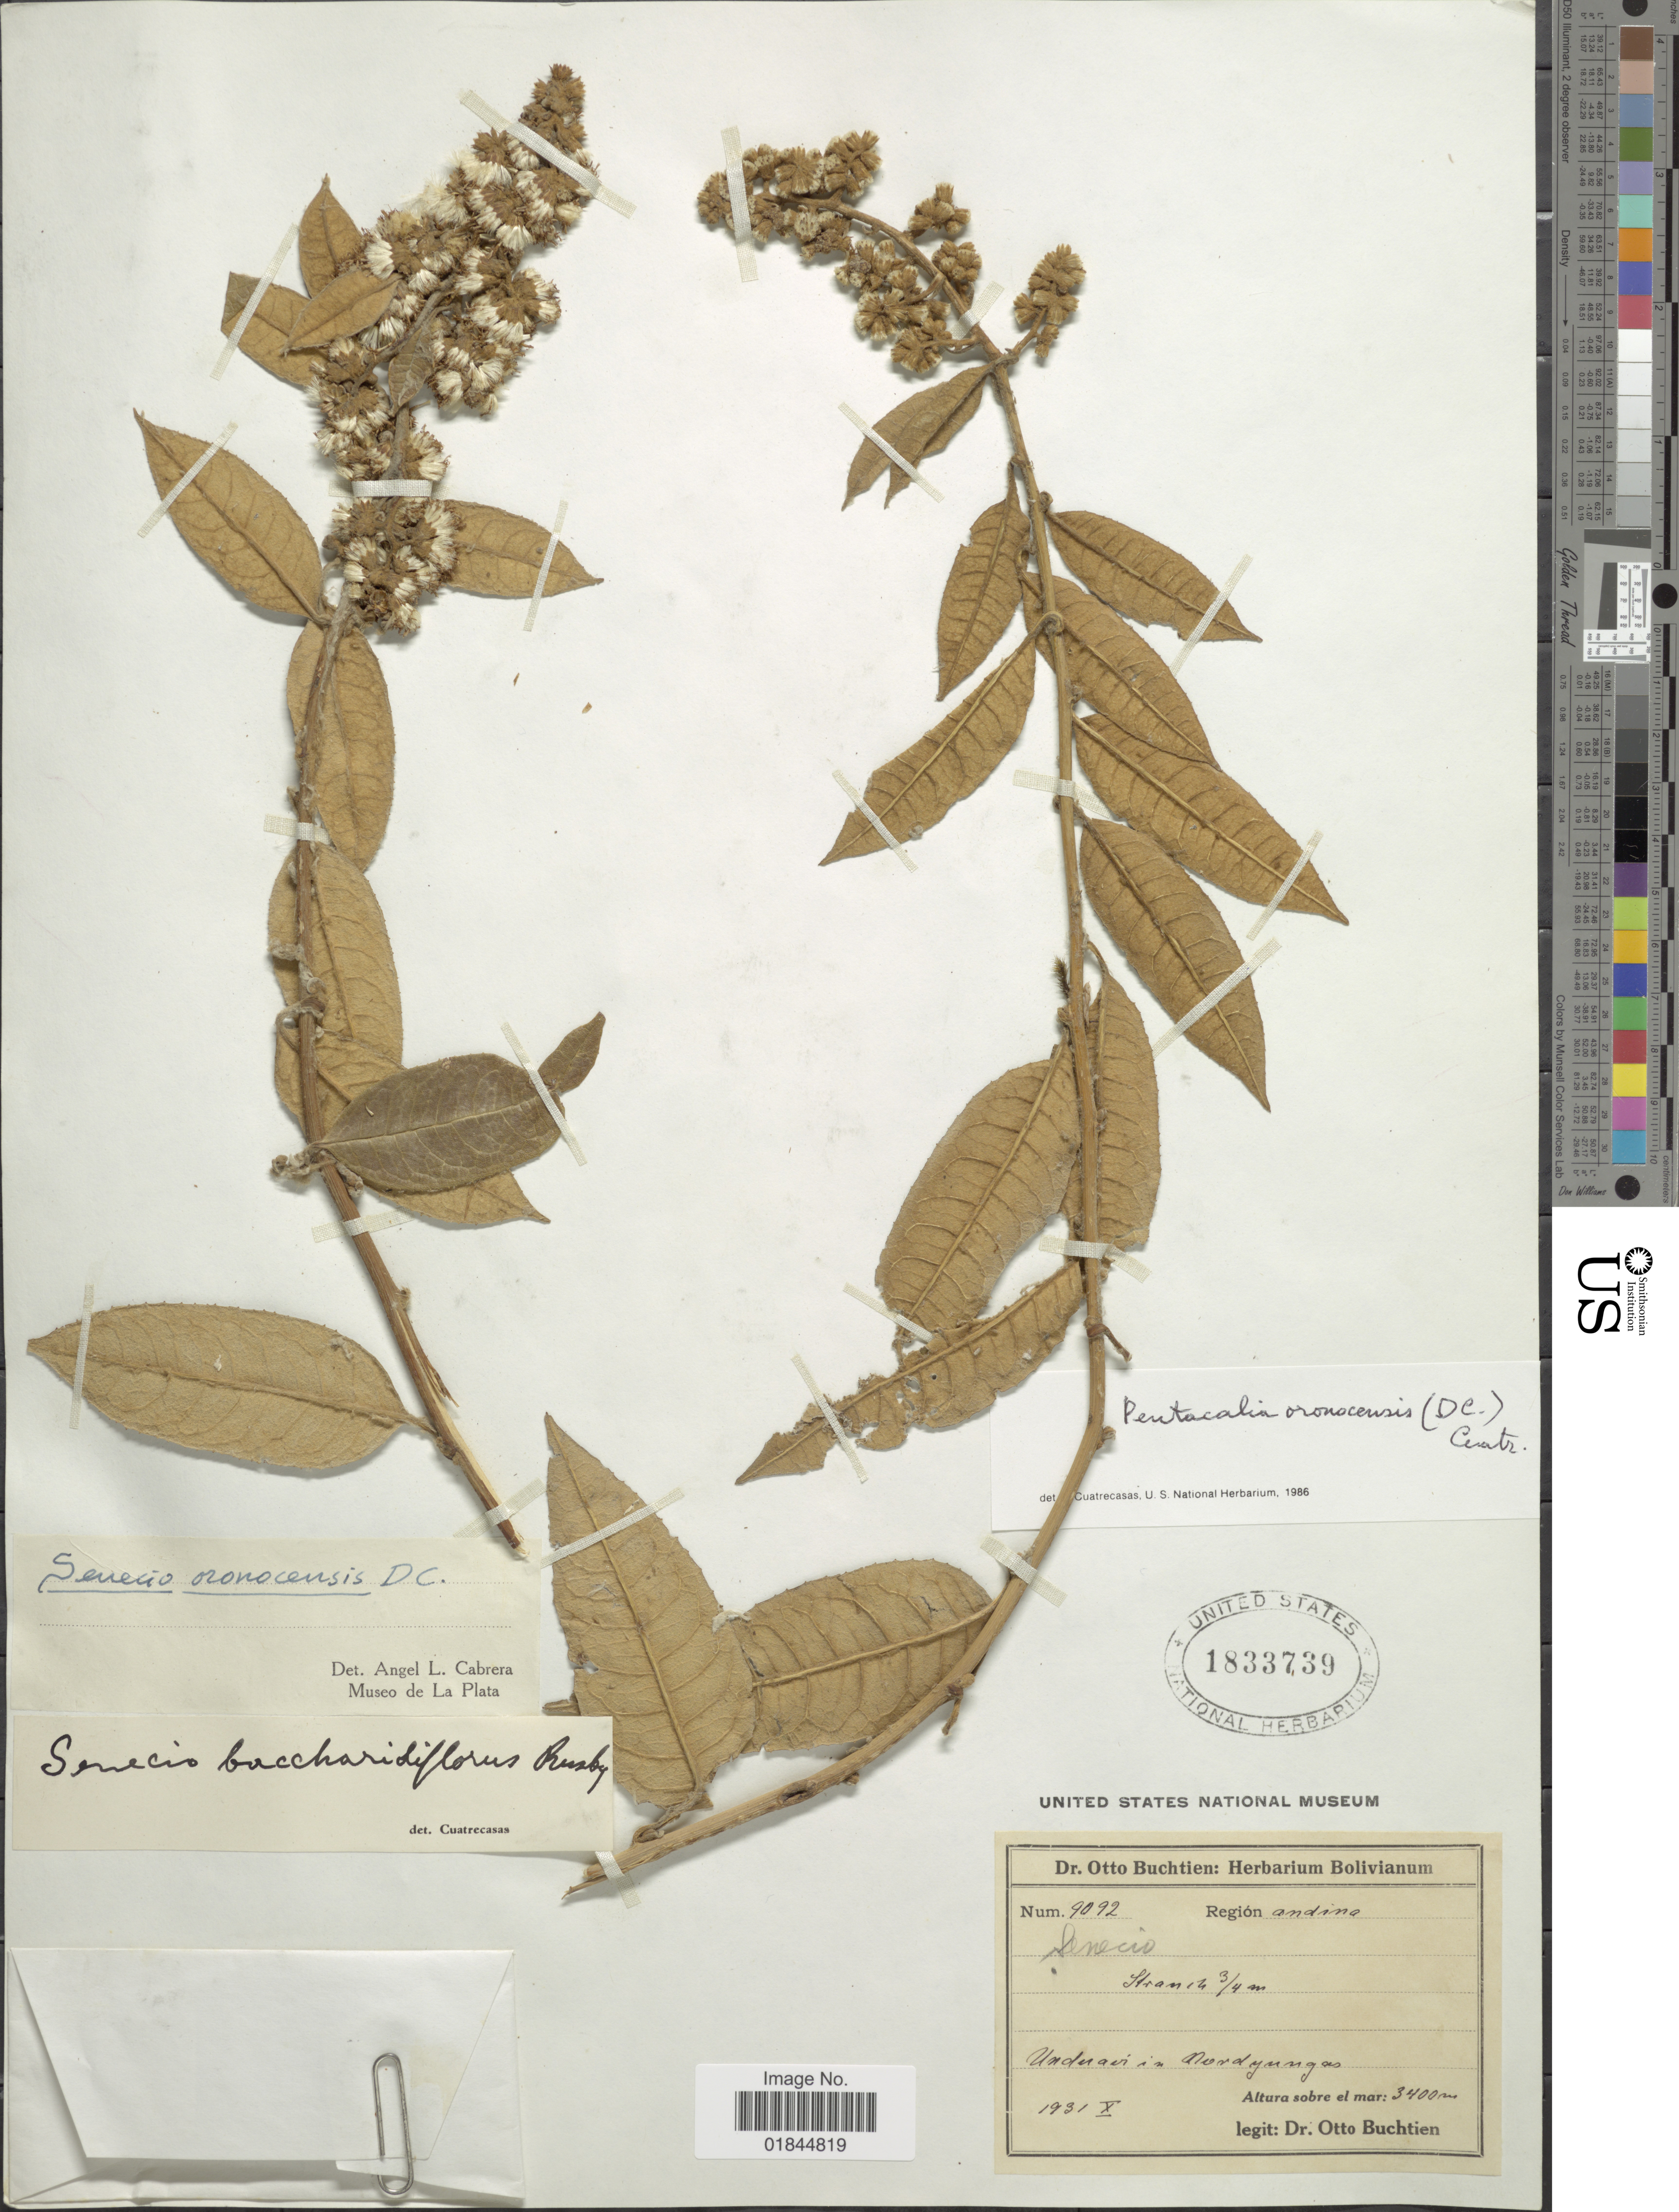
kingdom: Plantae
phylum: Tracheophyta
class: Magnoliopsida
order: Asterales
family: Asteraceae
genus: Pentacalia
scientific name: Pentacalia oronocensis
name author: (DC.) Cuatrec.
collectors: O. Buchtien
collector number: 9092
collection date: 1931-10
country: Bolivia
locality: Unduavi in Nordyungas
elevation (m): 3400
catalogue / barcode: US 1833739